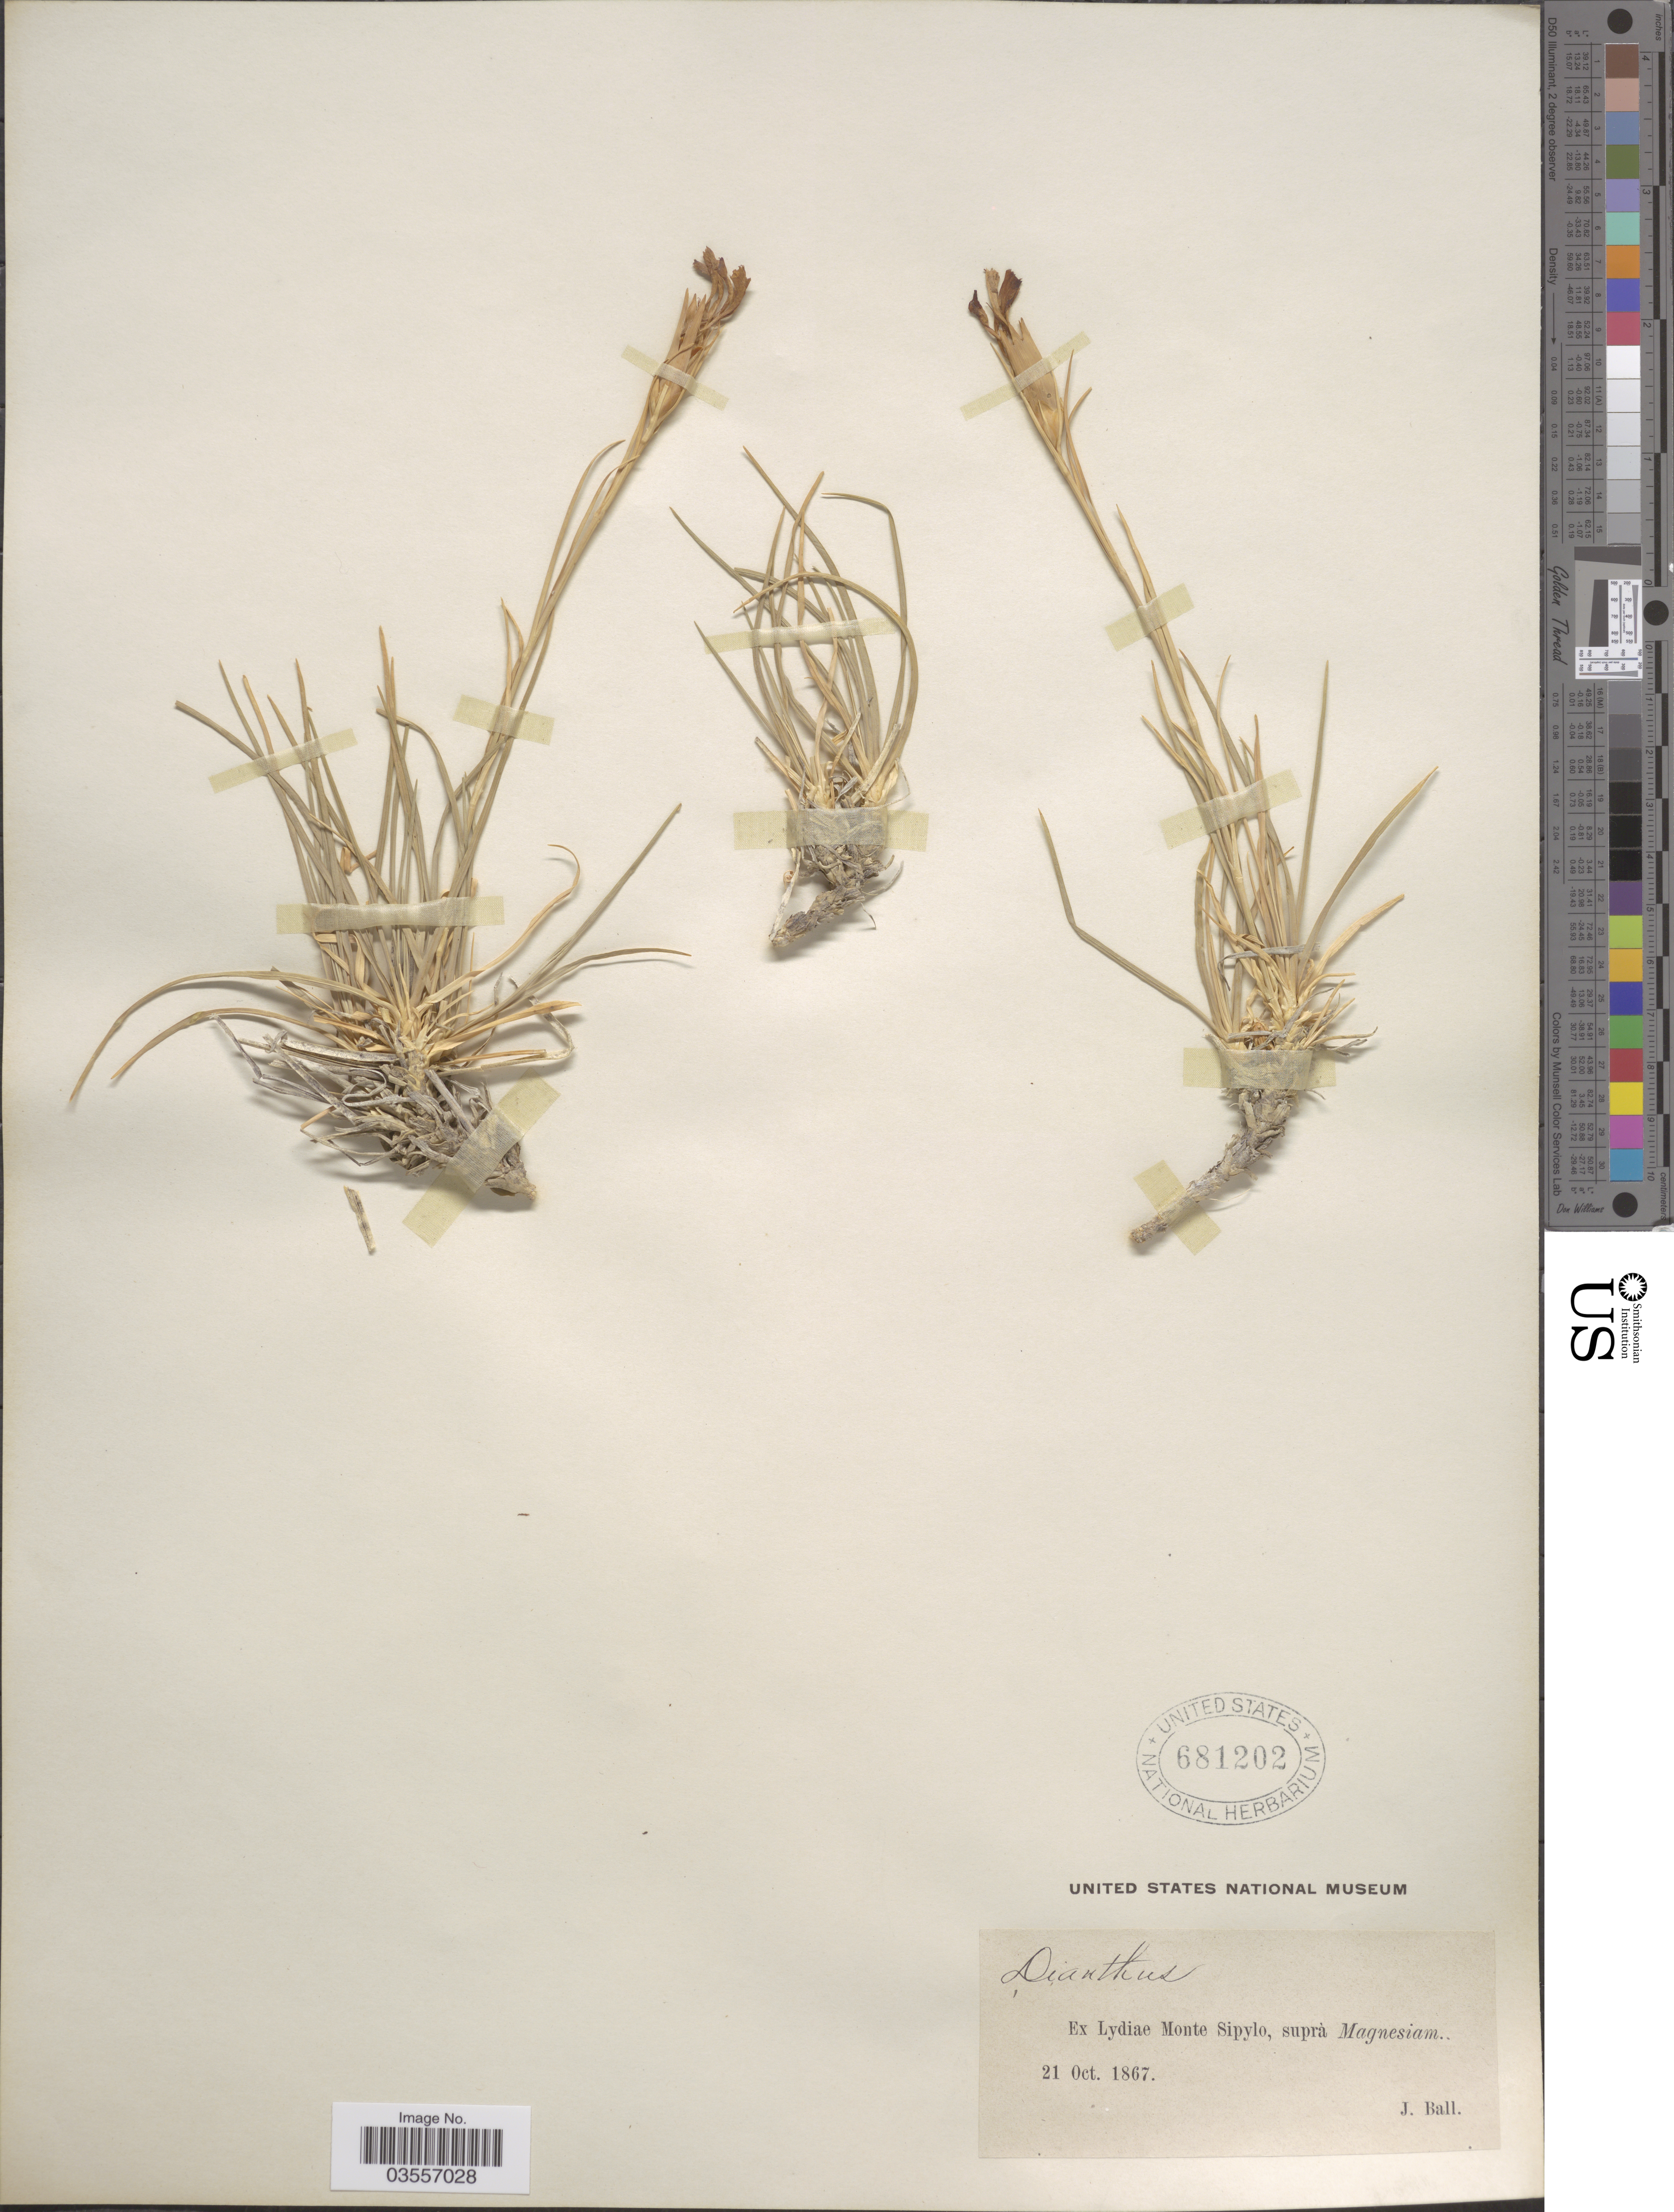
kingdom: Plantae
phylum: Tracheophyta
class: Magnoliopsida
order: Caryophyllales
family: Caryophyllaceae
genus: Dianthus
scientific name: Dianthus sp.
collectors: J. Ball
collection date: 1867-10-21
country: Turkey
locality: Ex Lydiae Monte Sipylo, suprà Magnesiam.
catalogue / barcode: US 681202